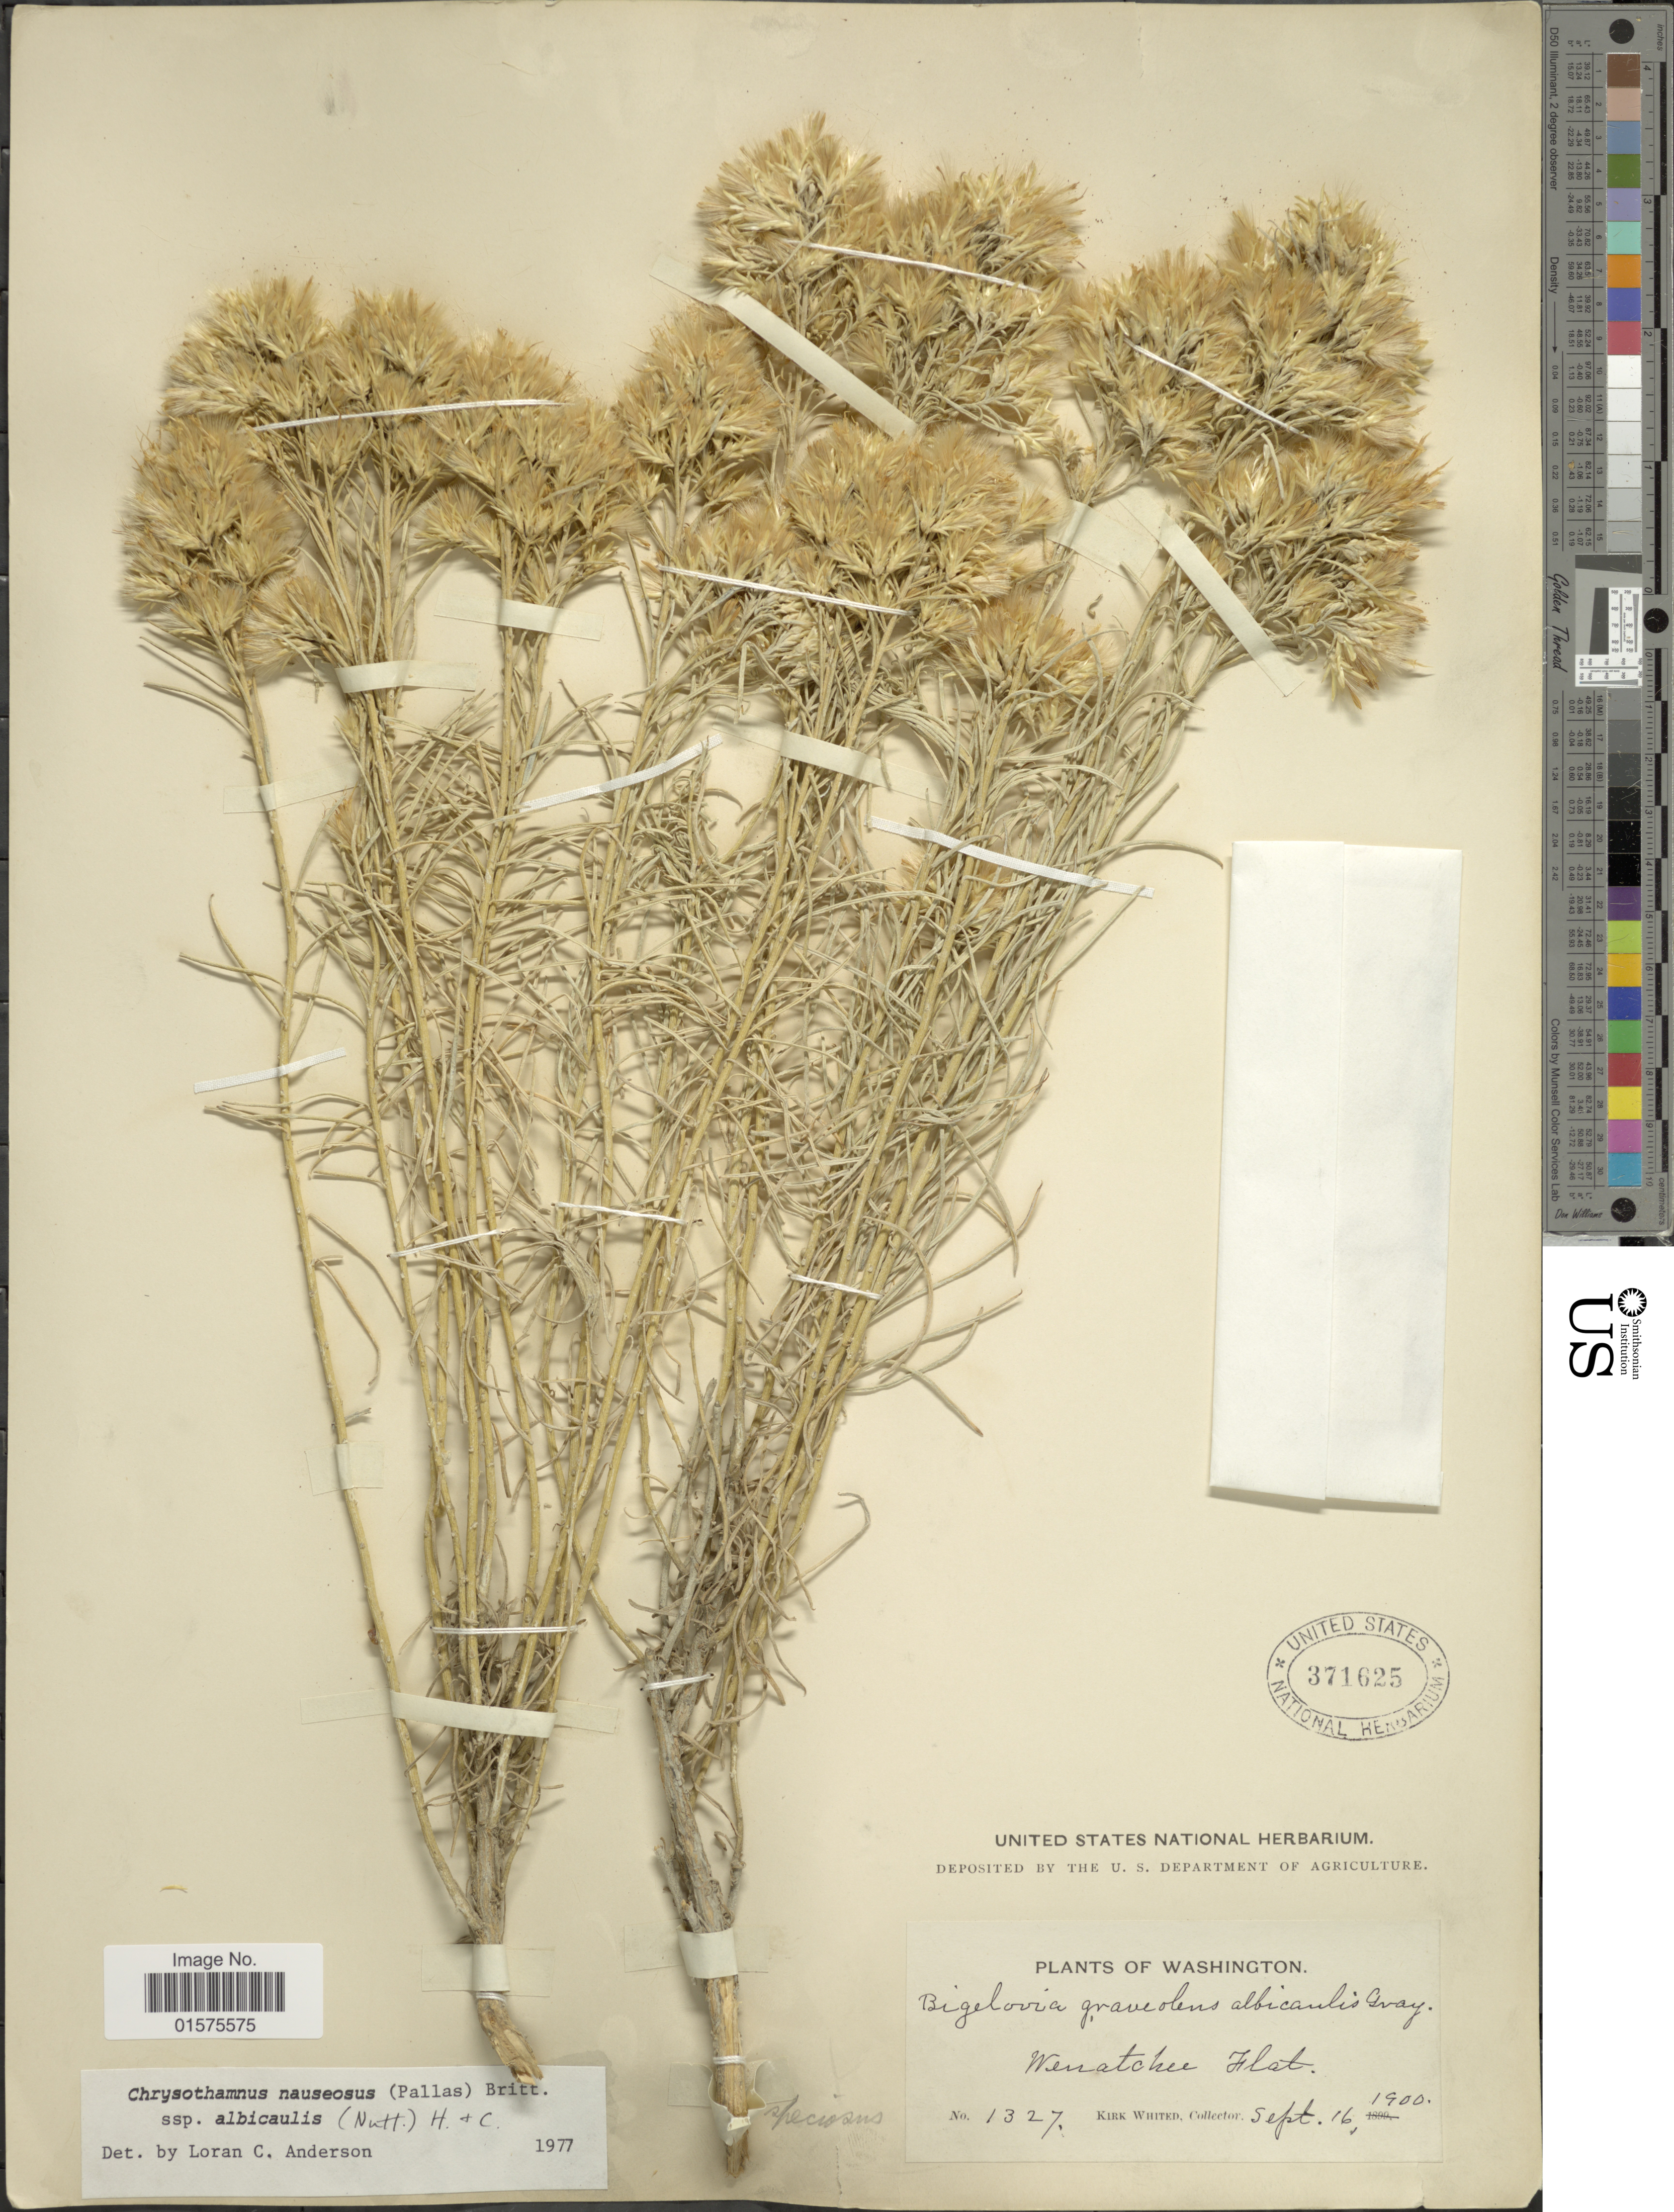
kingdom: Plantae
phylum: Tracheophyta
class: Magnoliopsida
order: Asterales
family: Asteraceae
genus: Ericameria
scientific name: Ericameria nauseosa var. speciosa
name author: (Nutt.) G.L. Nesom & G.I. Baird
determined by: Urbatsch, Lowell E., Curator (LSU), Louisiana State University (UNITED STATES)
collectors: K. Whited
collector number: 1327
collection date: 1900-09-16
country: United States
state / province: Washington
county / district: Chelan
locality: Wenatchee Flat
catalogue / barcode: US 371625